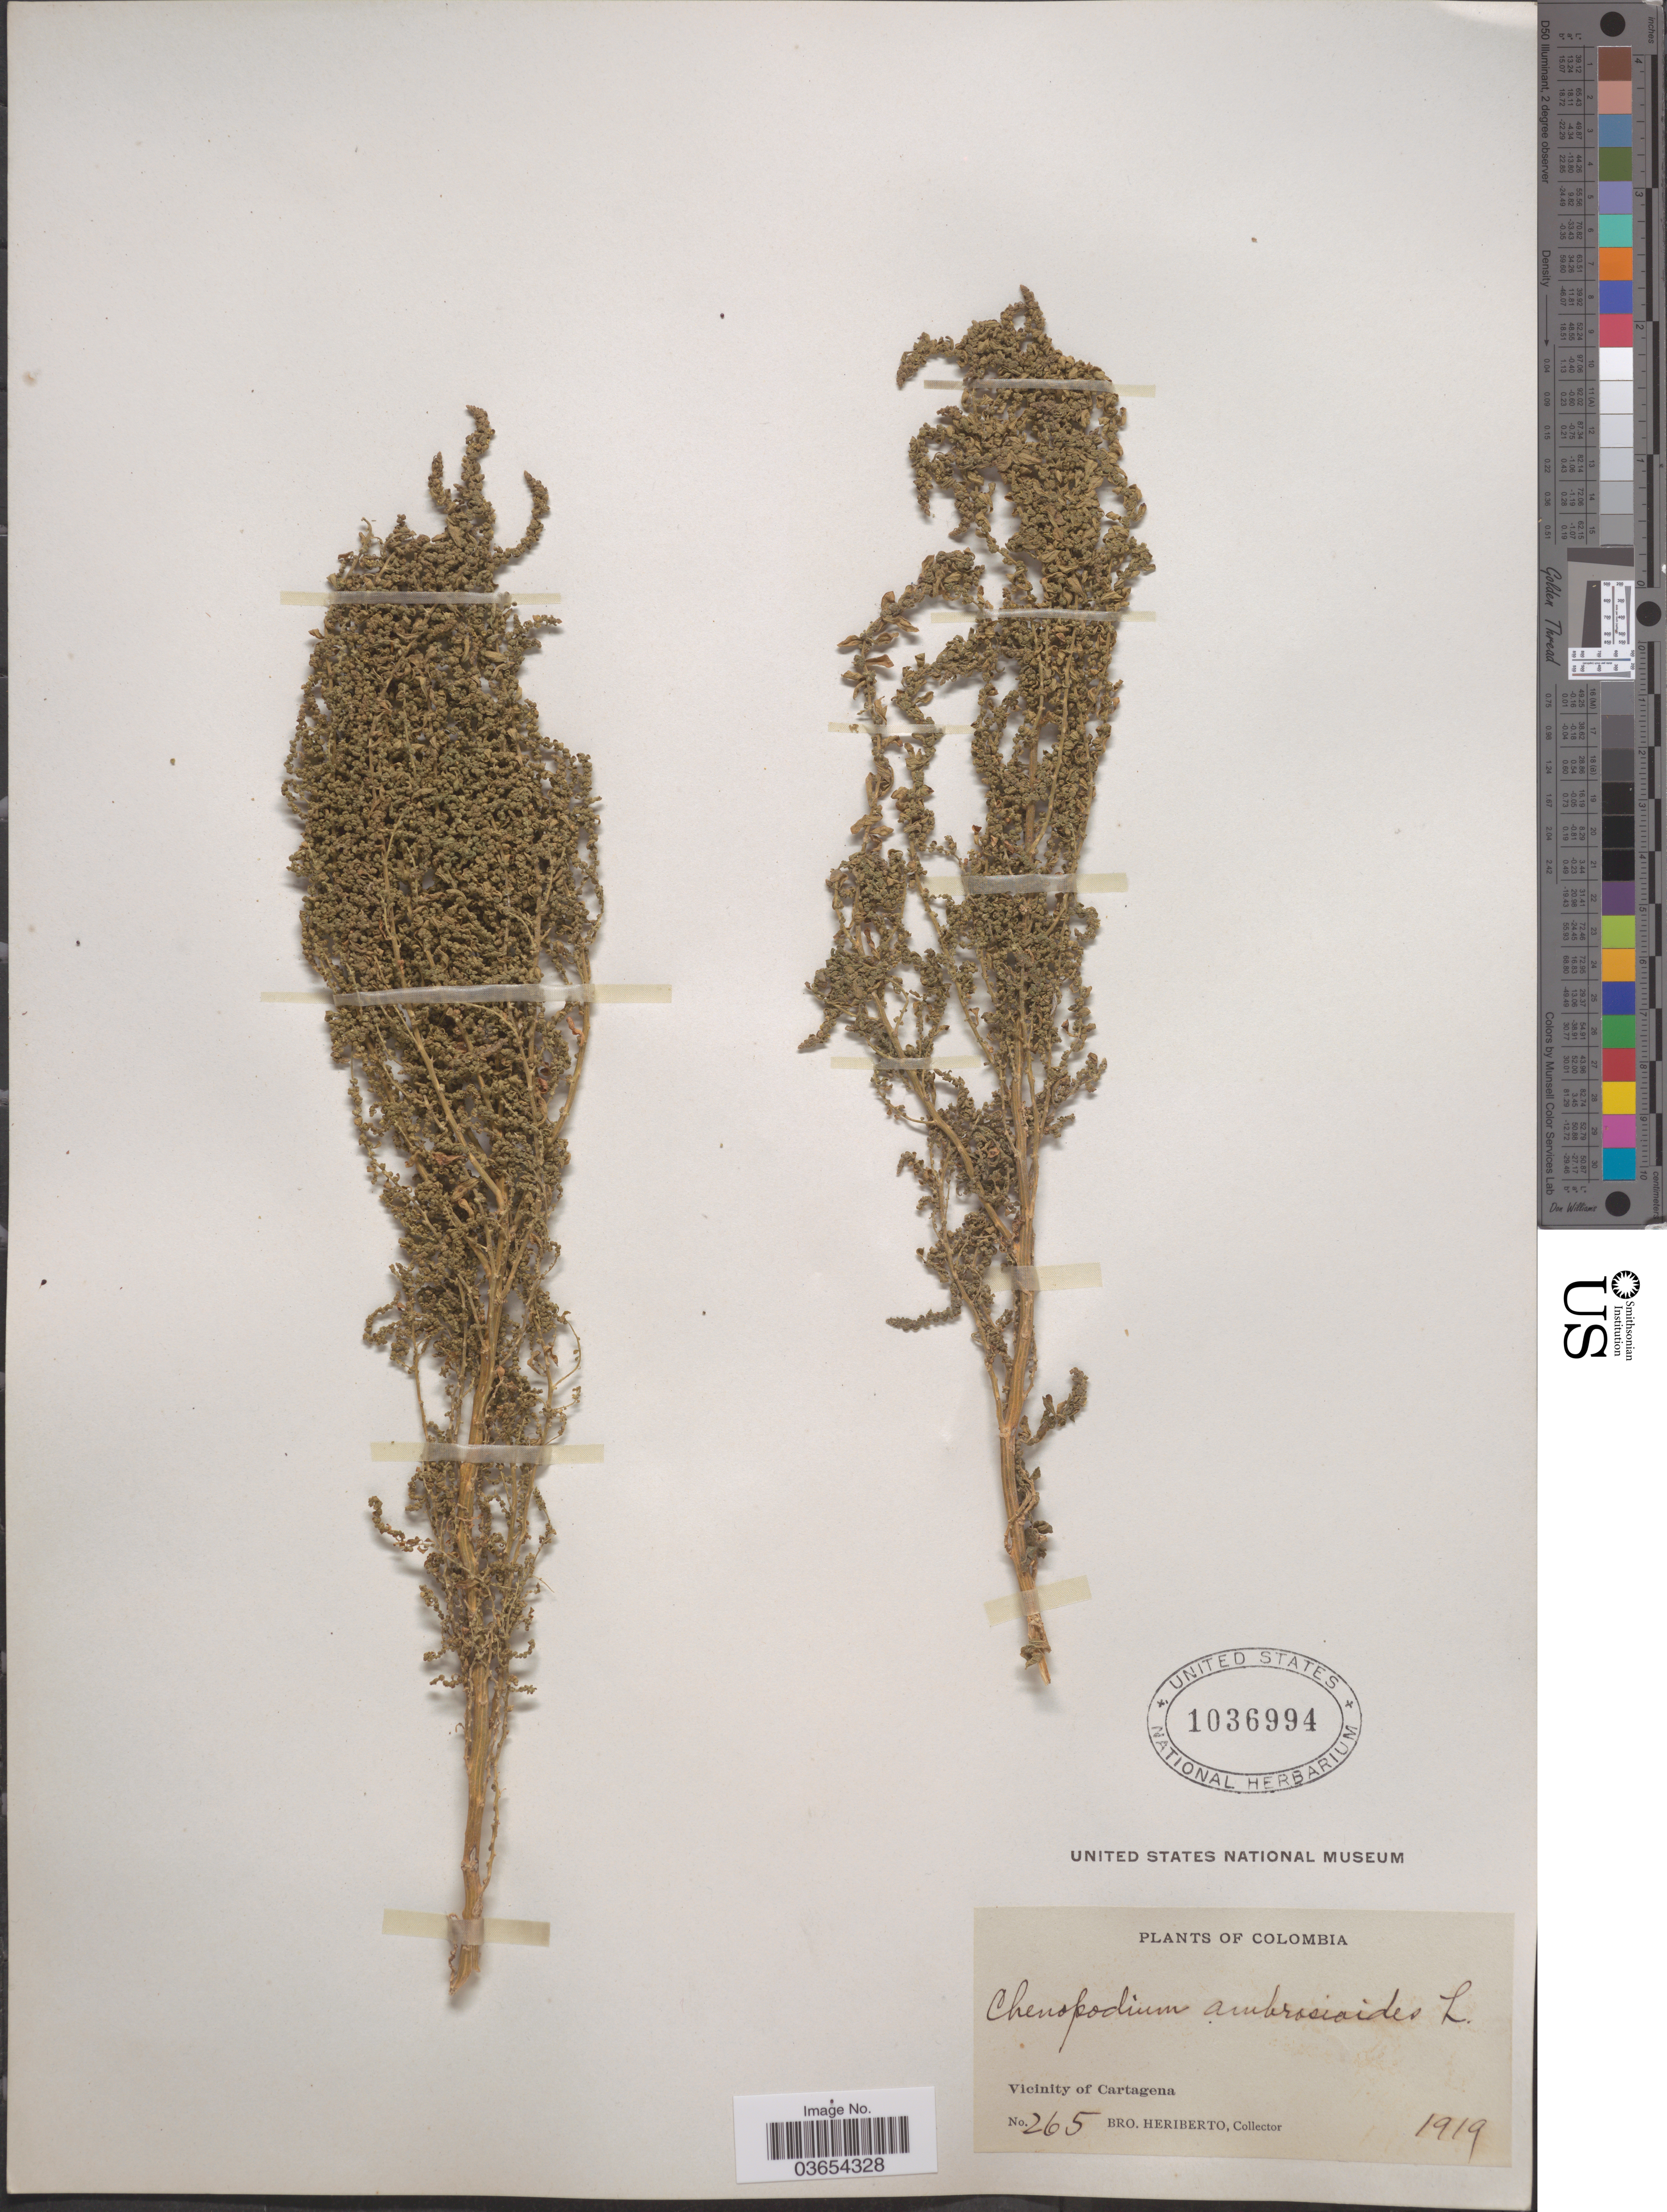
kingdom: Plantae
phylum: Tracheophyta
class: Magnoliopsida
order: Caryophyllales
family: Amaranthaceae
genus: Chenopodium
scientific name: Chenopodium ambrosioides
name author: L.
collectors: B. Heriberto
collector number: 265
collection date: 1919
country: Colombia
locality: Vicinity of Cartagena.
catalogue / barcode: US 1036994